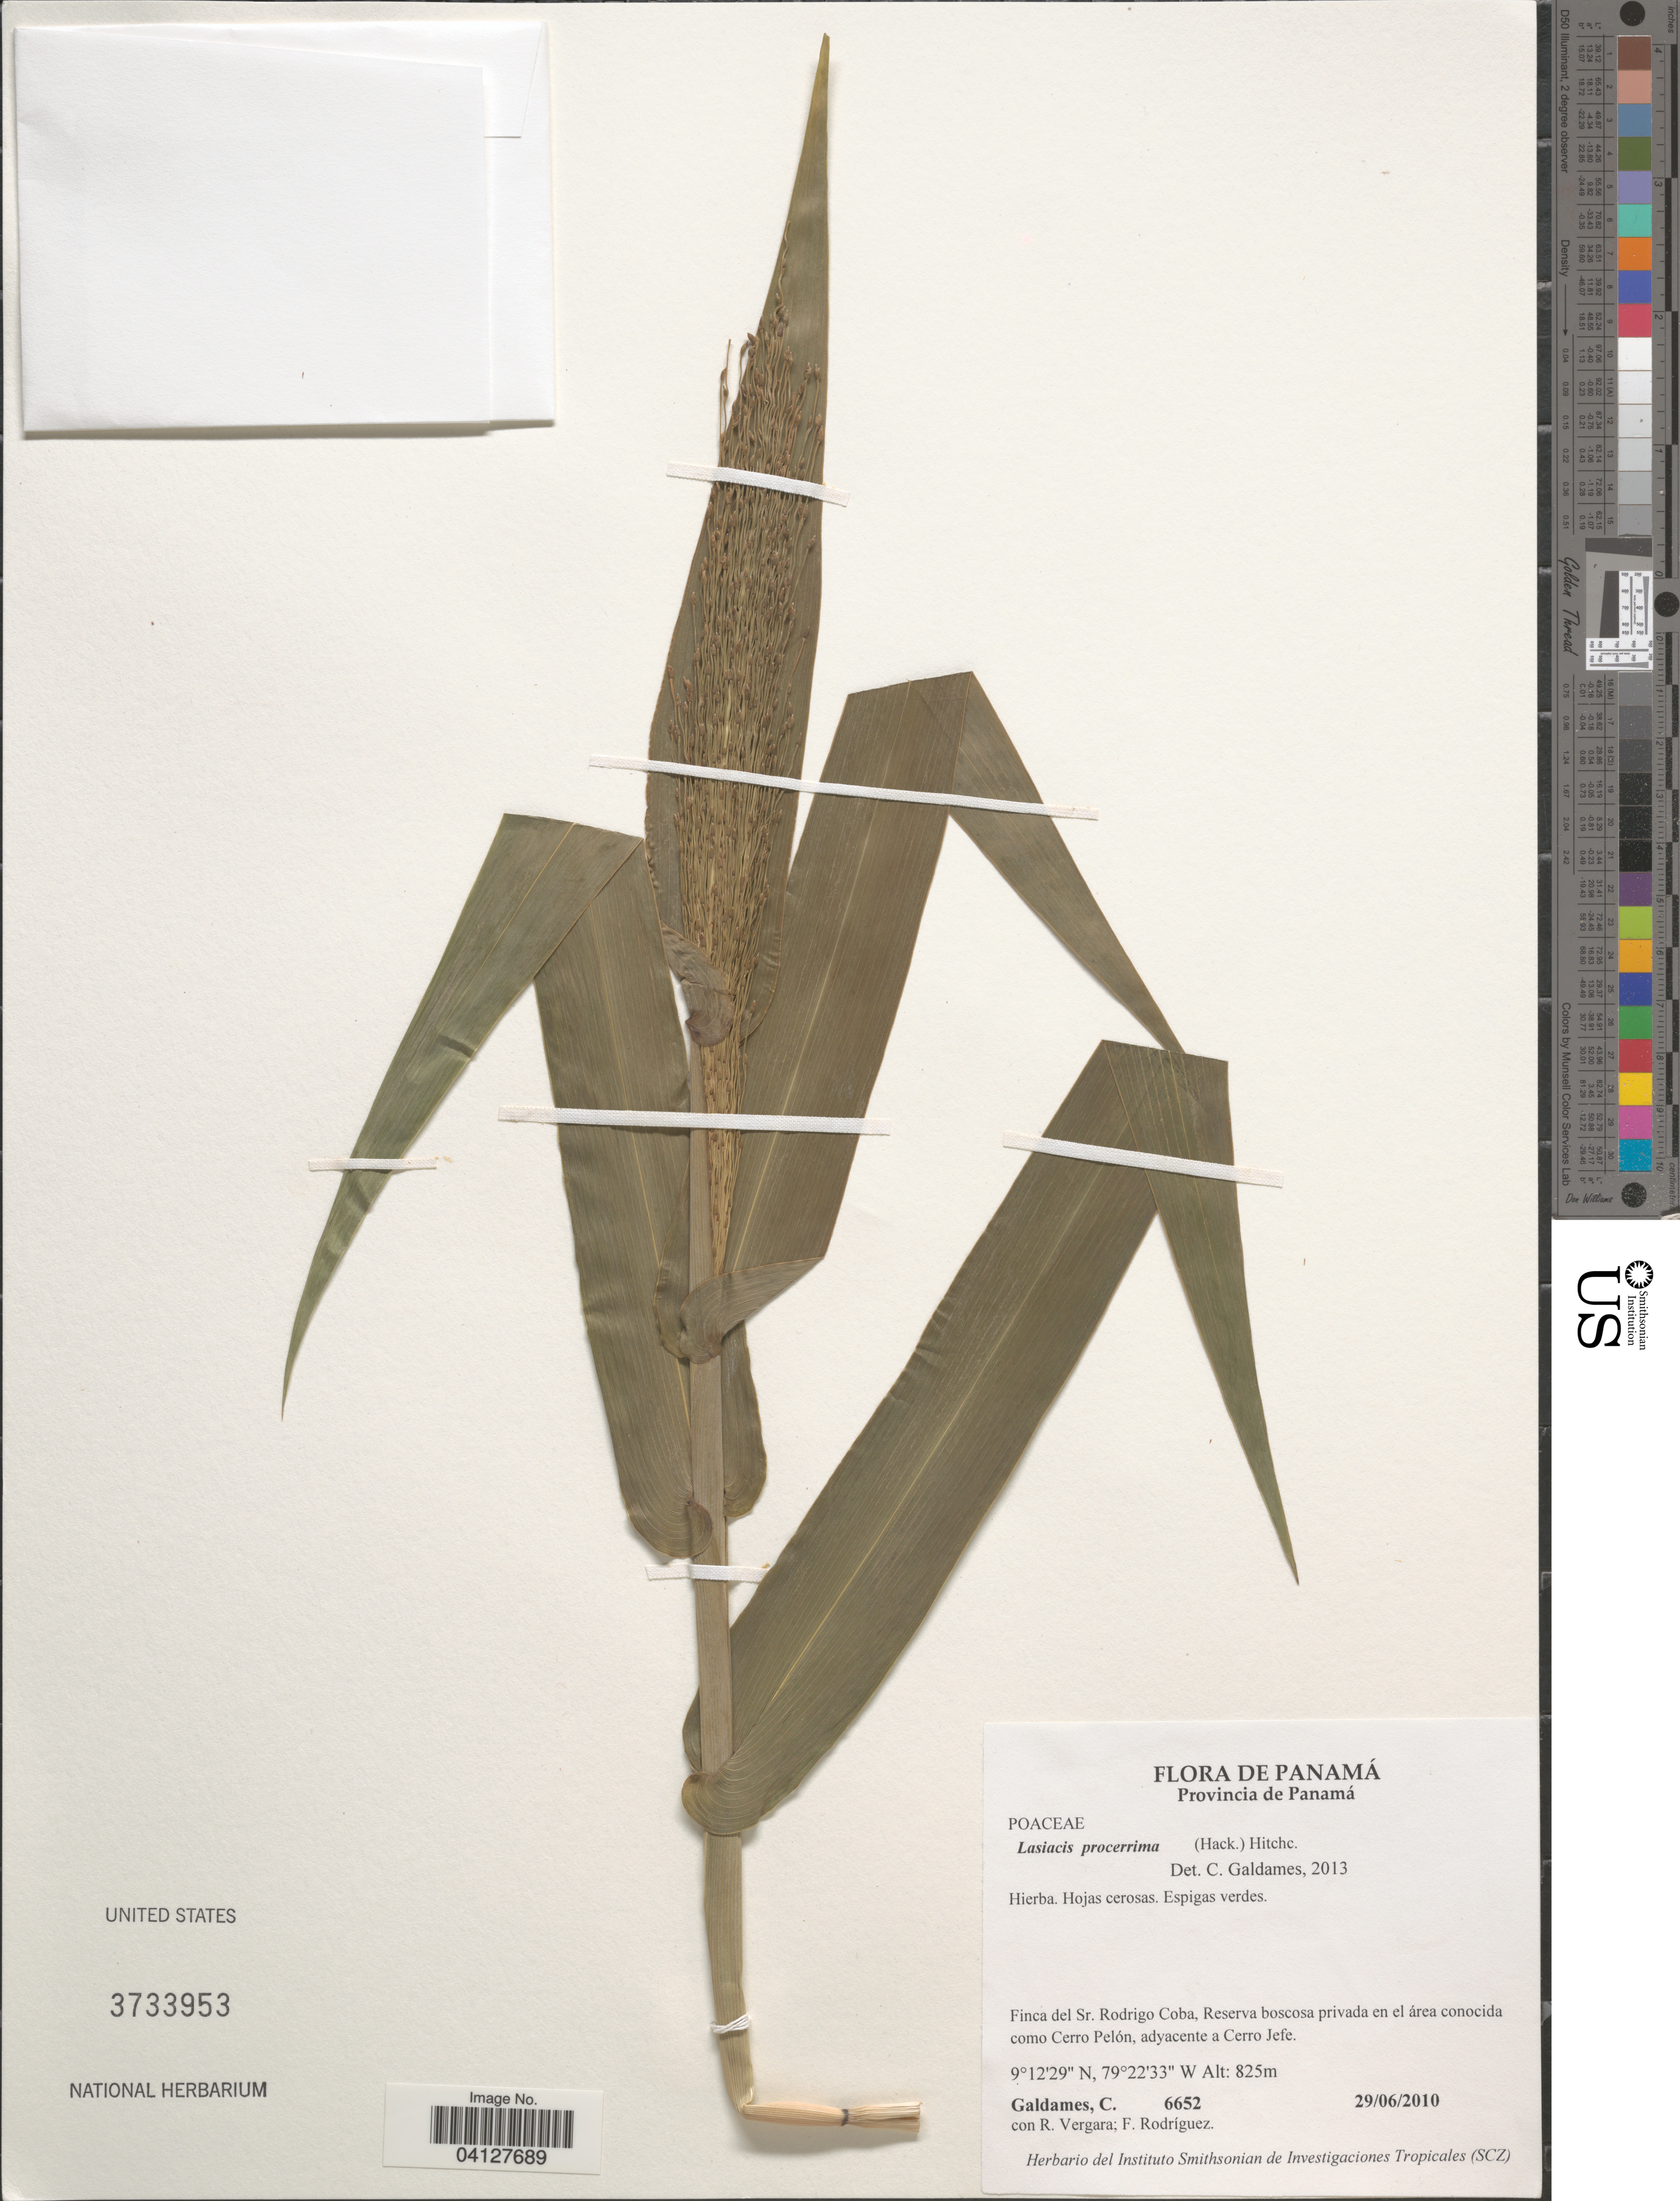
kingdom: Plantae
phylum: Tracheophyta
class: Liliopsida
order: Poales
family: Poaceae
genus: Lasiacis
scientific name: Lasiacis procerrima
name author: (Hack.) Hitchc.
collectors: C. Galdames, R. Vergara & F. Rodriguez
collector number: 6652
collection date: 2010-06-29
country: Panama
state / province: Panamá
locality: Finca del Sr. Rodrigo Coba, Reserva boscosa privada en el área conocida como Cerro Pelón, adyacente a Cerro Jefe.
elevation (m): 825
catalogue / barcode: US 3733953